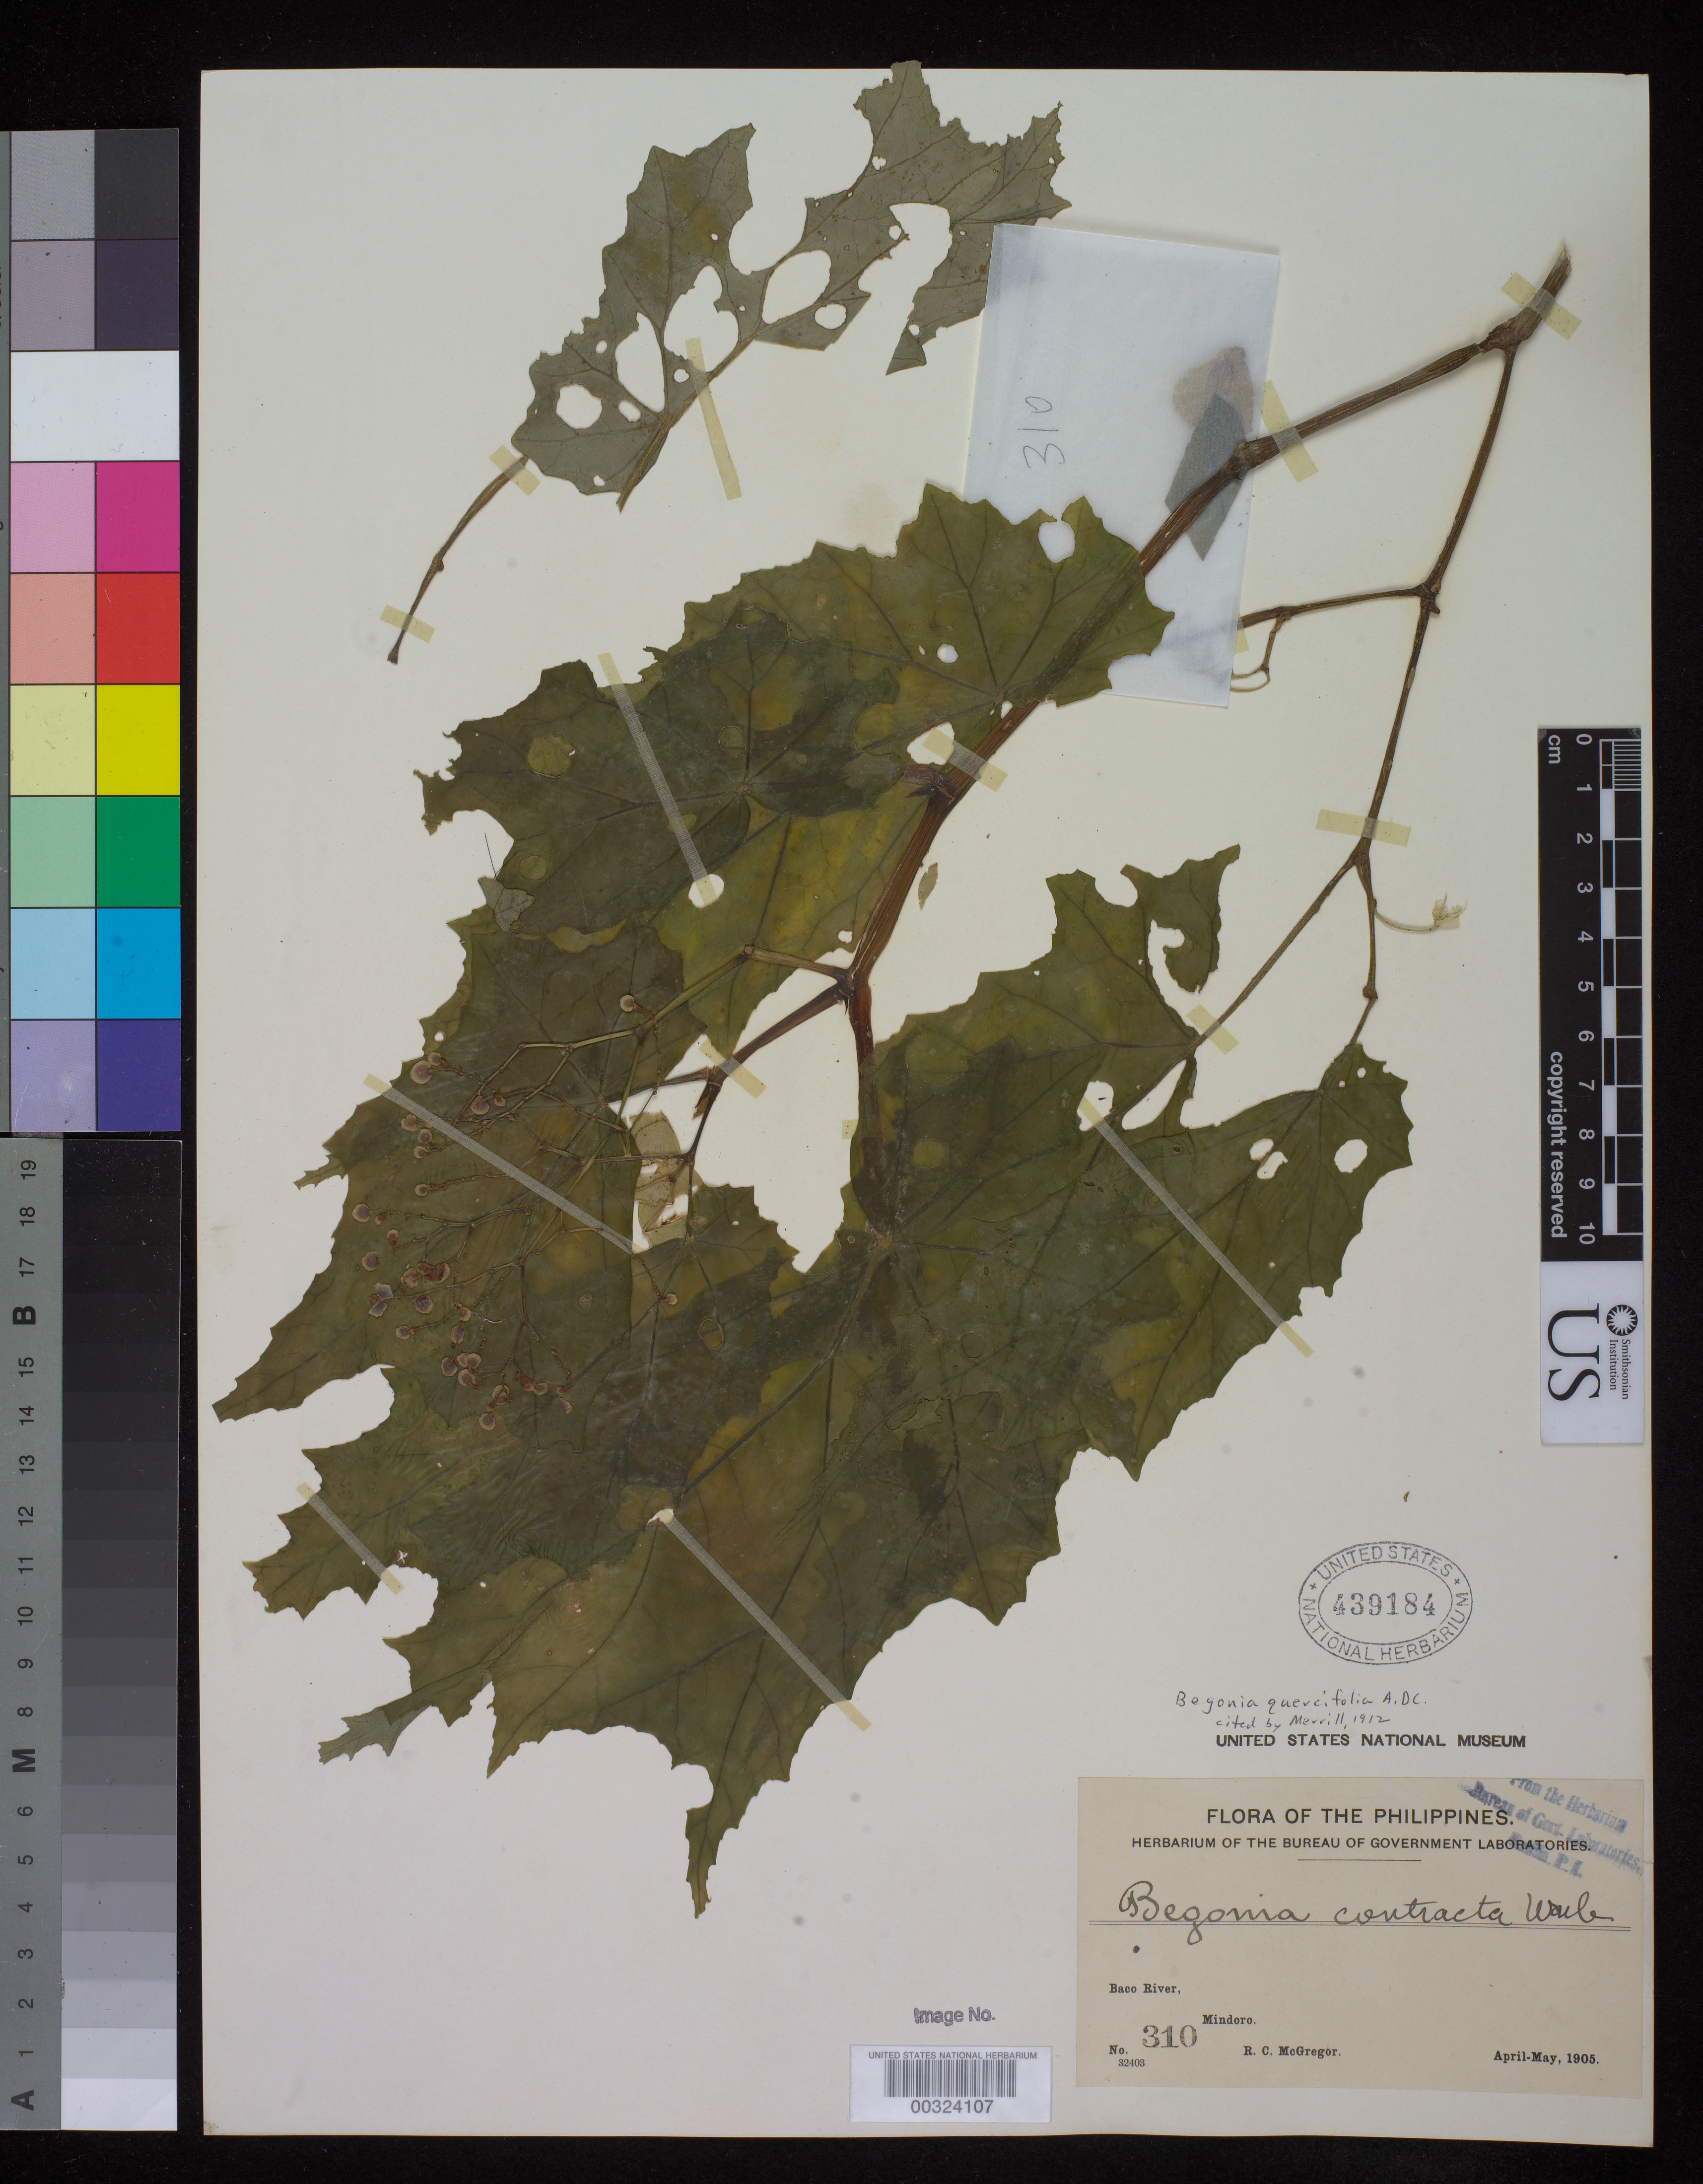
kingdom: Plantae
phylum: Tracheophyta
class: Magnoliopsida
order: Cucurbitales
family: Begoniaceae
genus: Begonia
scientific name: Begonia quercifolia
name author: A. DC.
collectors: R. C. McGregor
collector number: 310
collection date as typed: Apr 1905 to -- May 1905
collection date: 1905-04/1905-05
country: Philippines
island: Mindoro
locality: Baco River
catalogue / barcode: US 439184